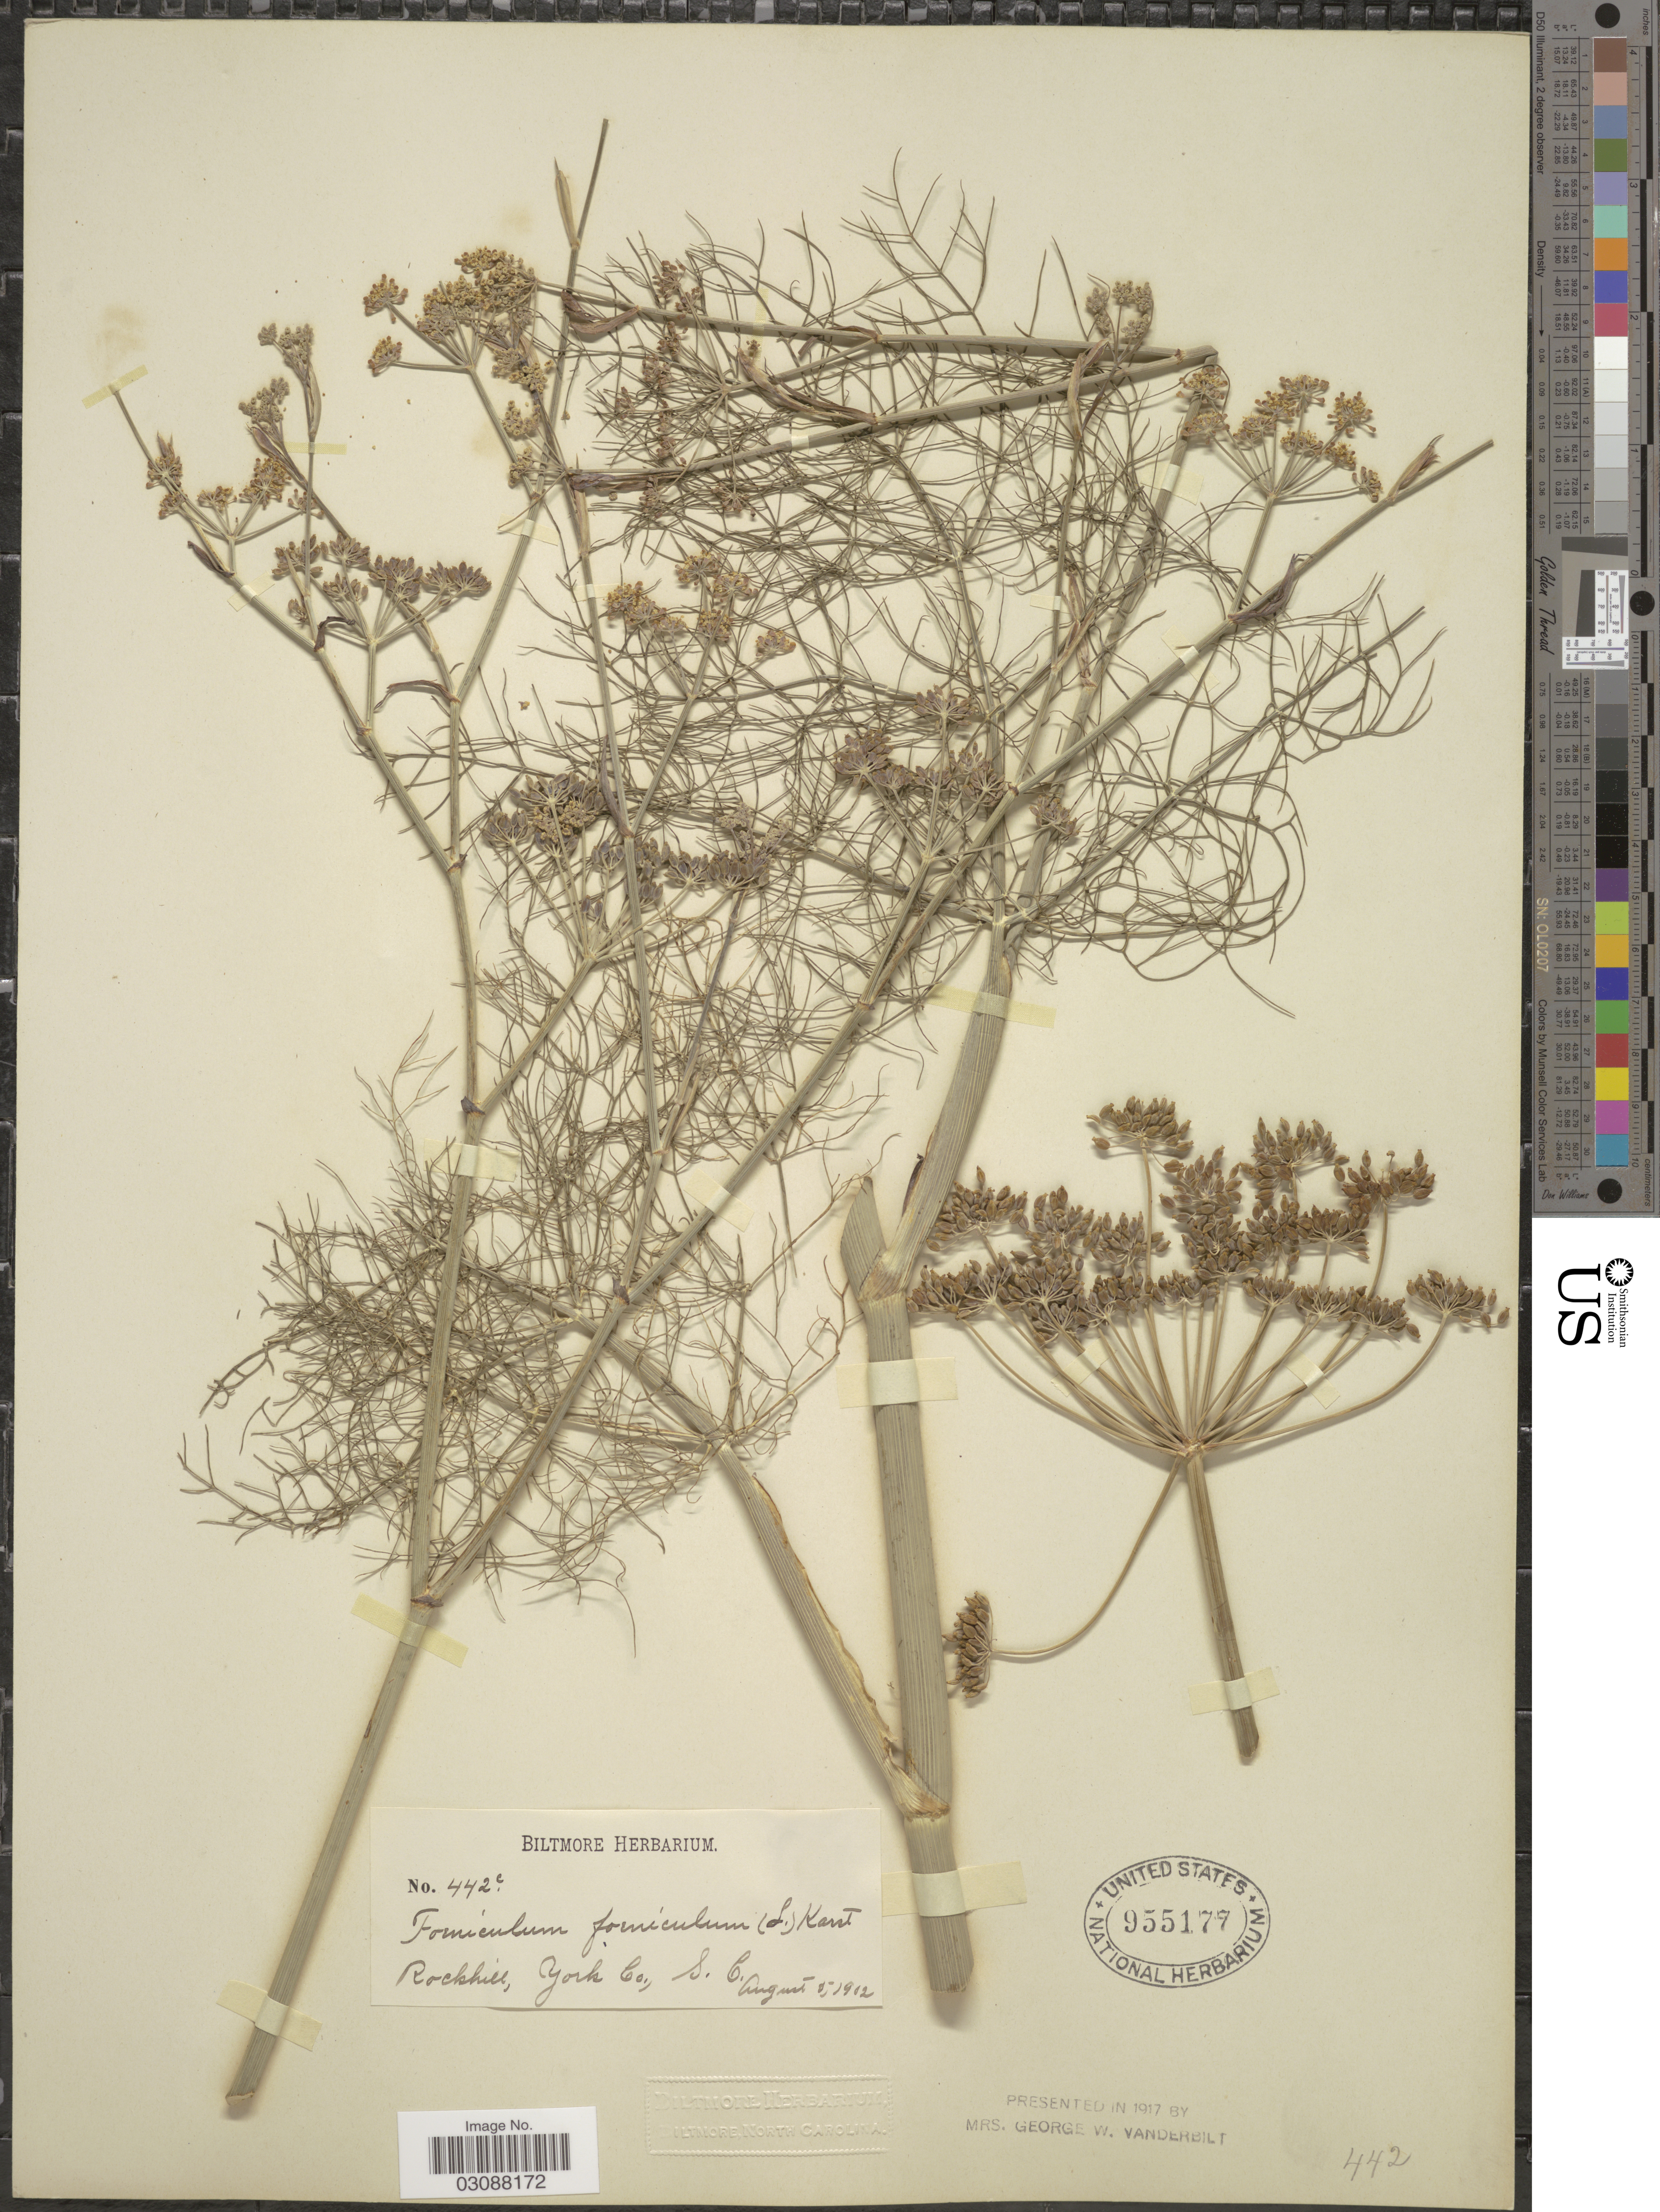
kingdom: Plantae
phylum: Tracheophyta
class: Magnoliopsida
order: Apiales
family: Apiaceae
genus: Foeniculum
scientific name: Foeniculum vulgare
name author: Mill.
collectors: ex herb. Biltmore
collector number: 442c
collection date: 1912-08-05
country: United States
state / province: South Carolina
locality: Rokhill, York Co.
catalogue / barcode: US 955177